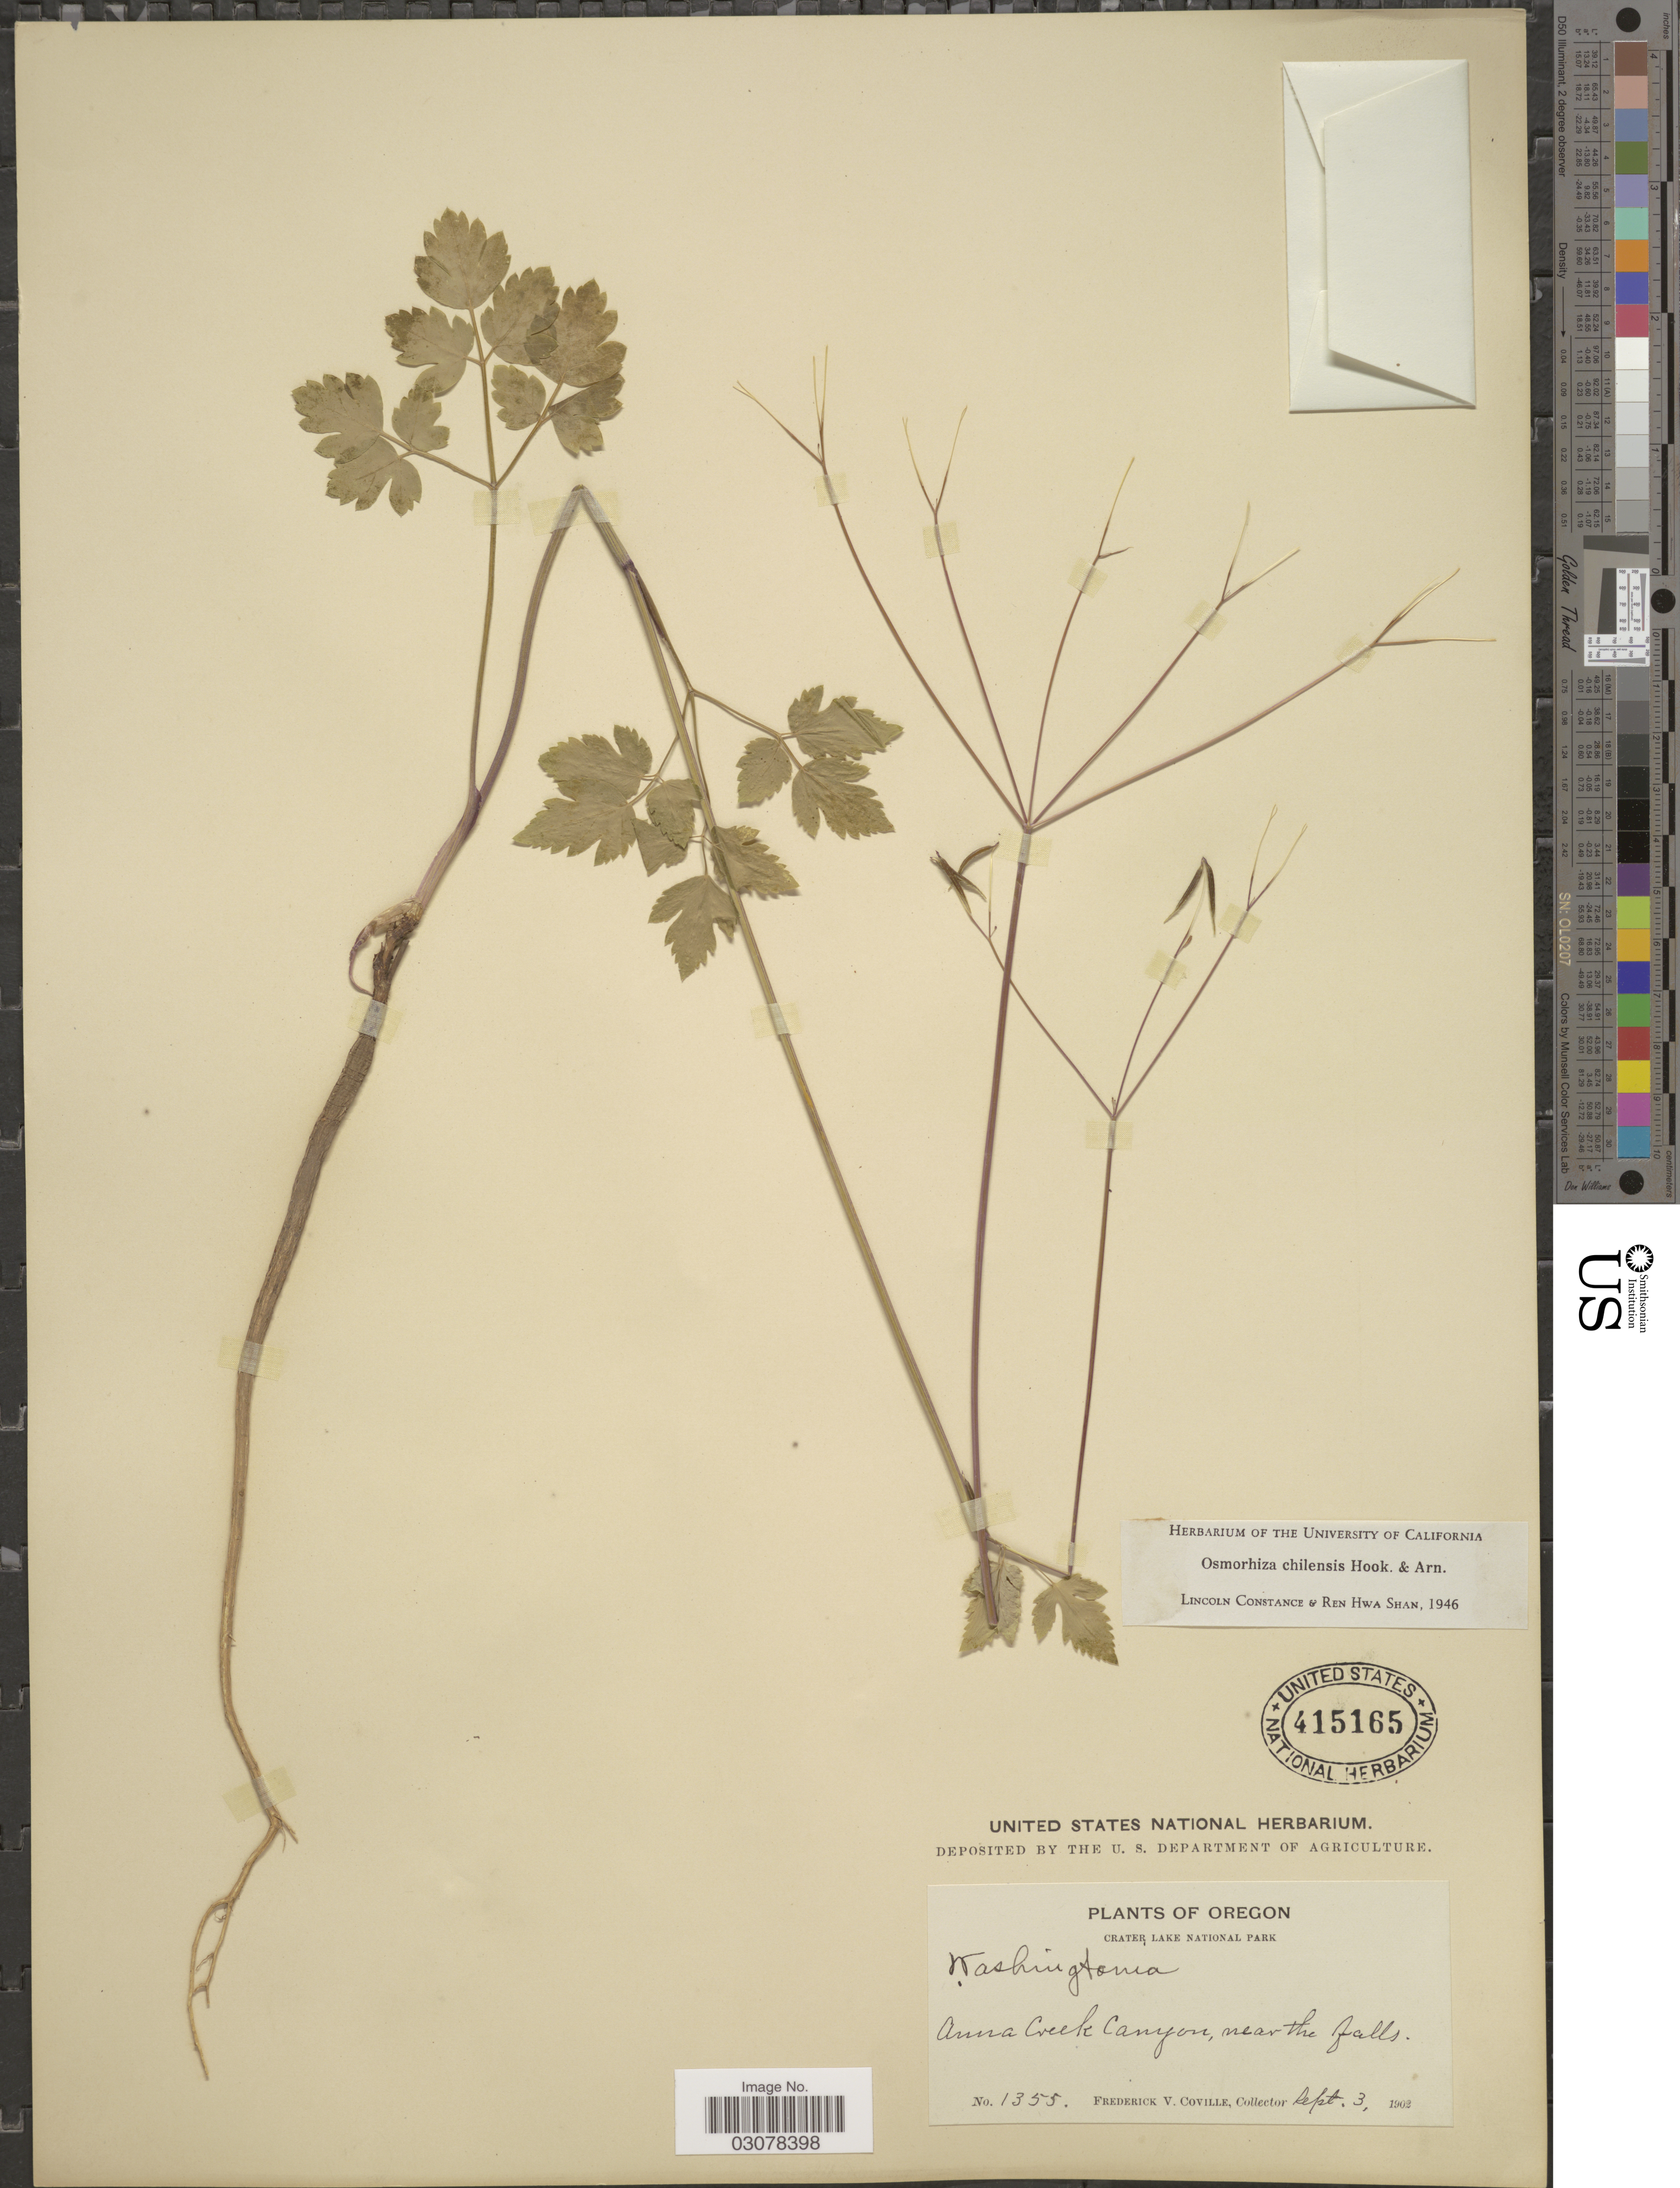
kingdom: Plantae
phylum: Tracheophyta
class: Magnoliopsida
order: Apiales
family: Apiaceae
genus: Osmorhiza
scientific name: Osmorhiza chilensis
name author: Hook. & Arn.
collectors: F. V. Coville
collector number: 1355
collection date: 1902-09-03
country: United States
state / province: Oregon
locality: Crater Lake National Park. Anna Creek Canyon, near the falls.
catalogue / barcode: US 415165